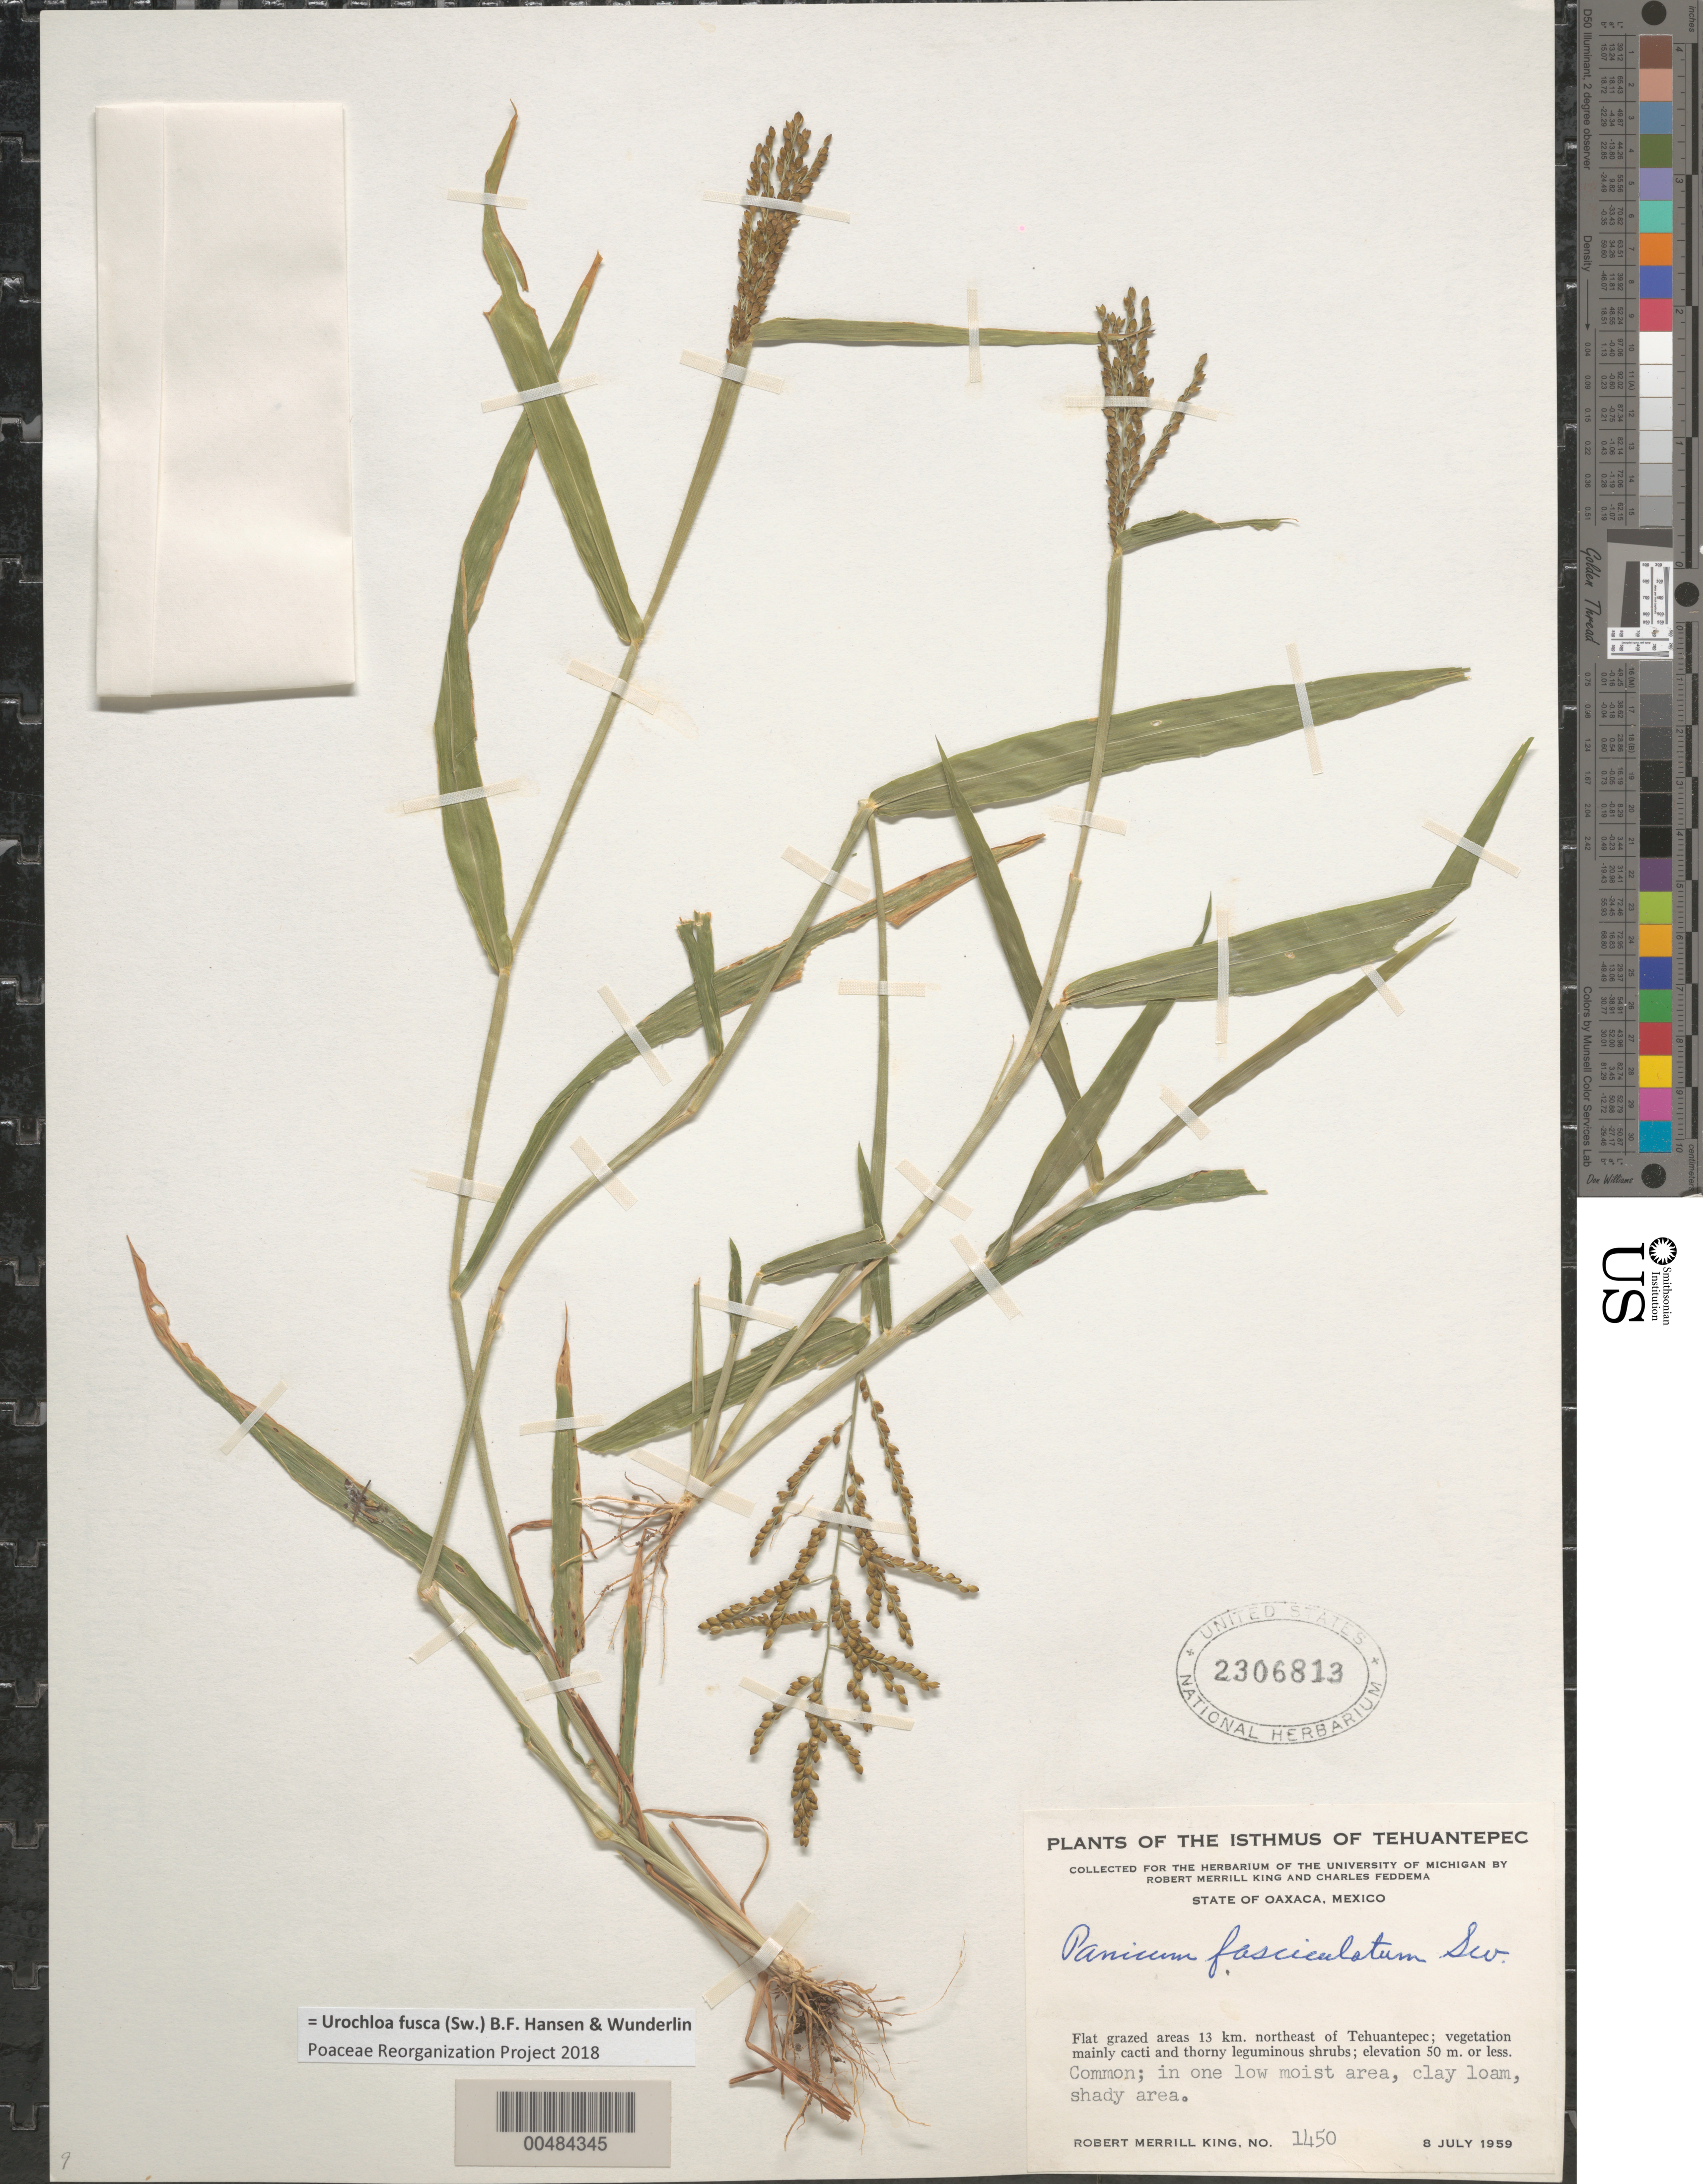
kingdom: Plantae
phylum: Tracheophyta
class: Liliopsida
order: Poales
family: Poaceae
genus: Brachiaria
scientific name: Brachiaria fasciculata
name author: (Sw.) Parodi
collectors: R. M. King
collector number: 1450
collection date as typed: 8 Jul 1959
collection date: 1959-07-08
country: Mexico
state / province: Oaxaca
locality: Isthmus of Tehuantepec, 13 km NE of Tehuantepec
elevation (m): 0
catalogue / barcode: US 2306813